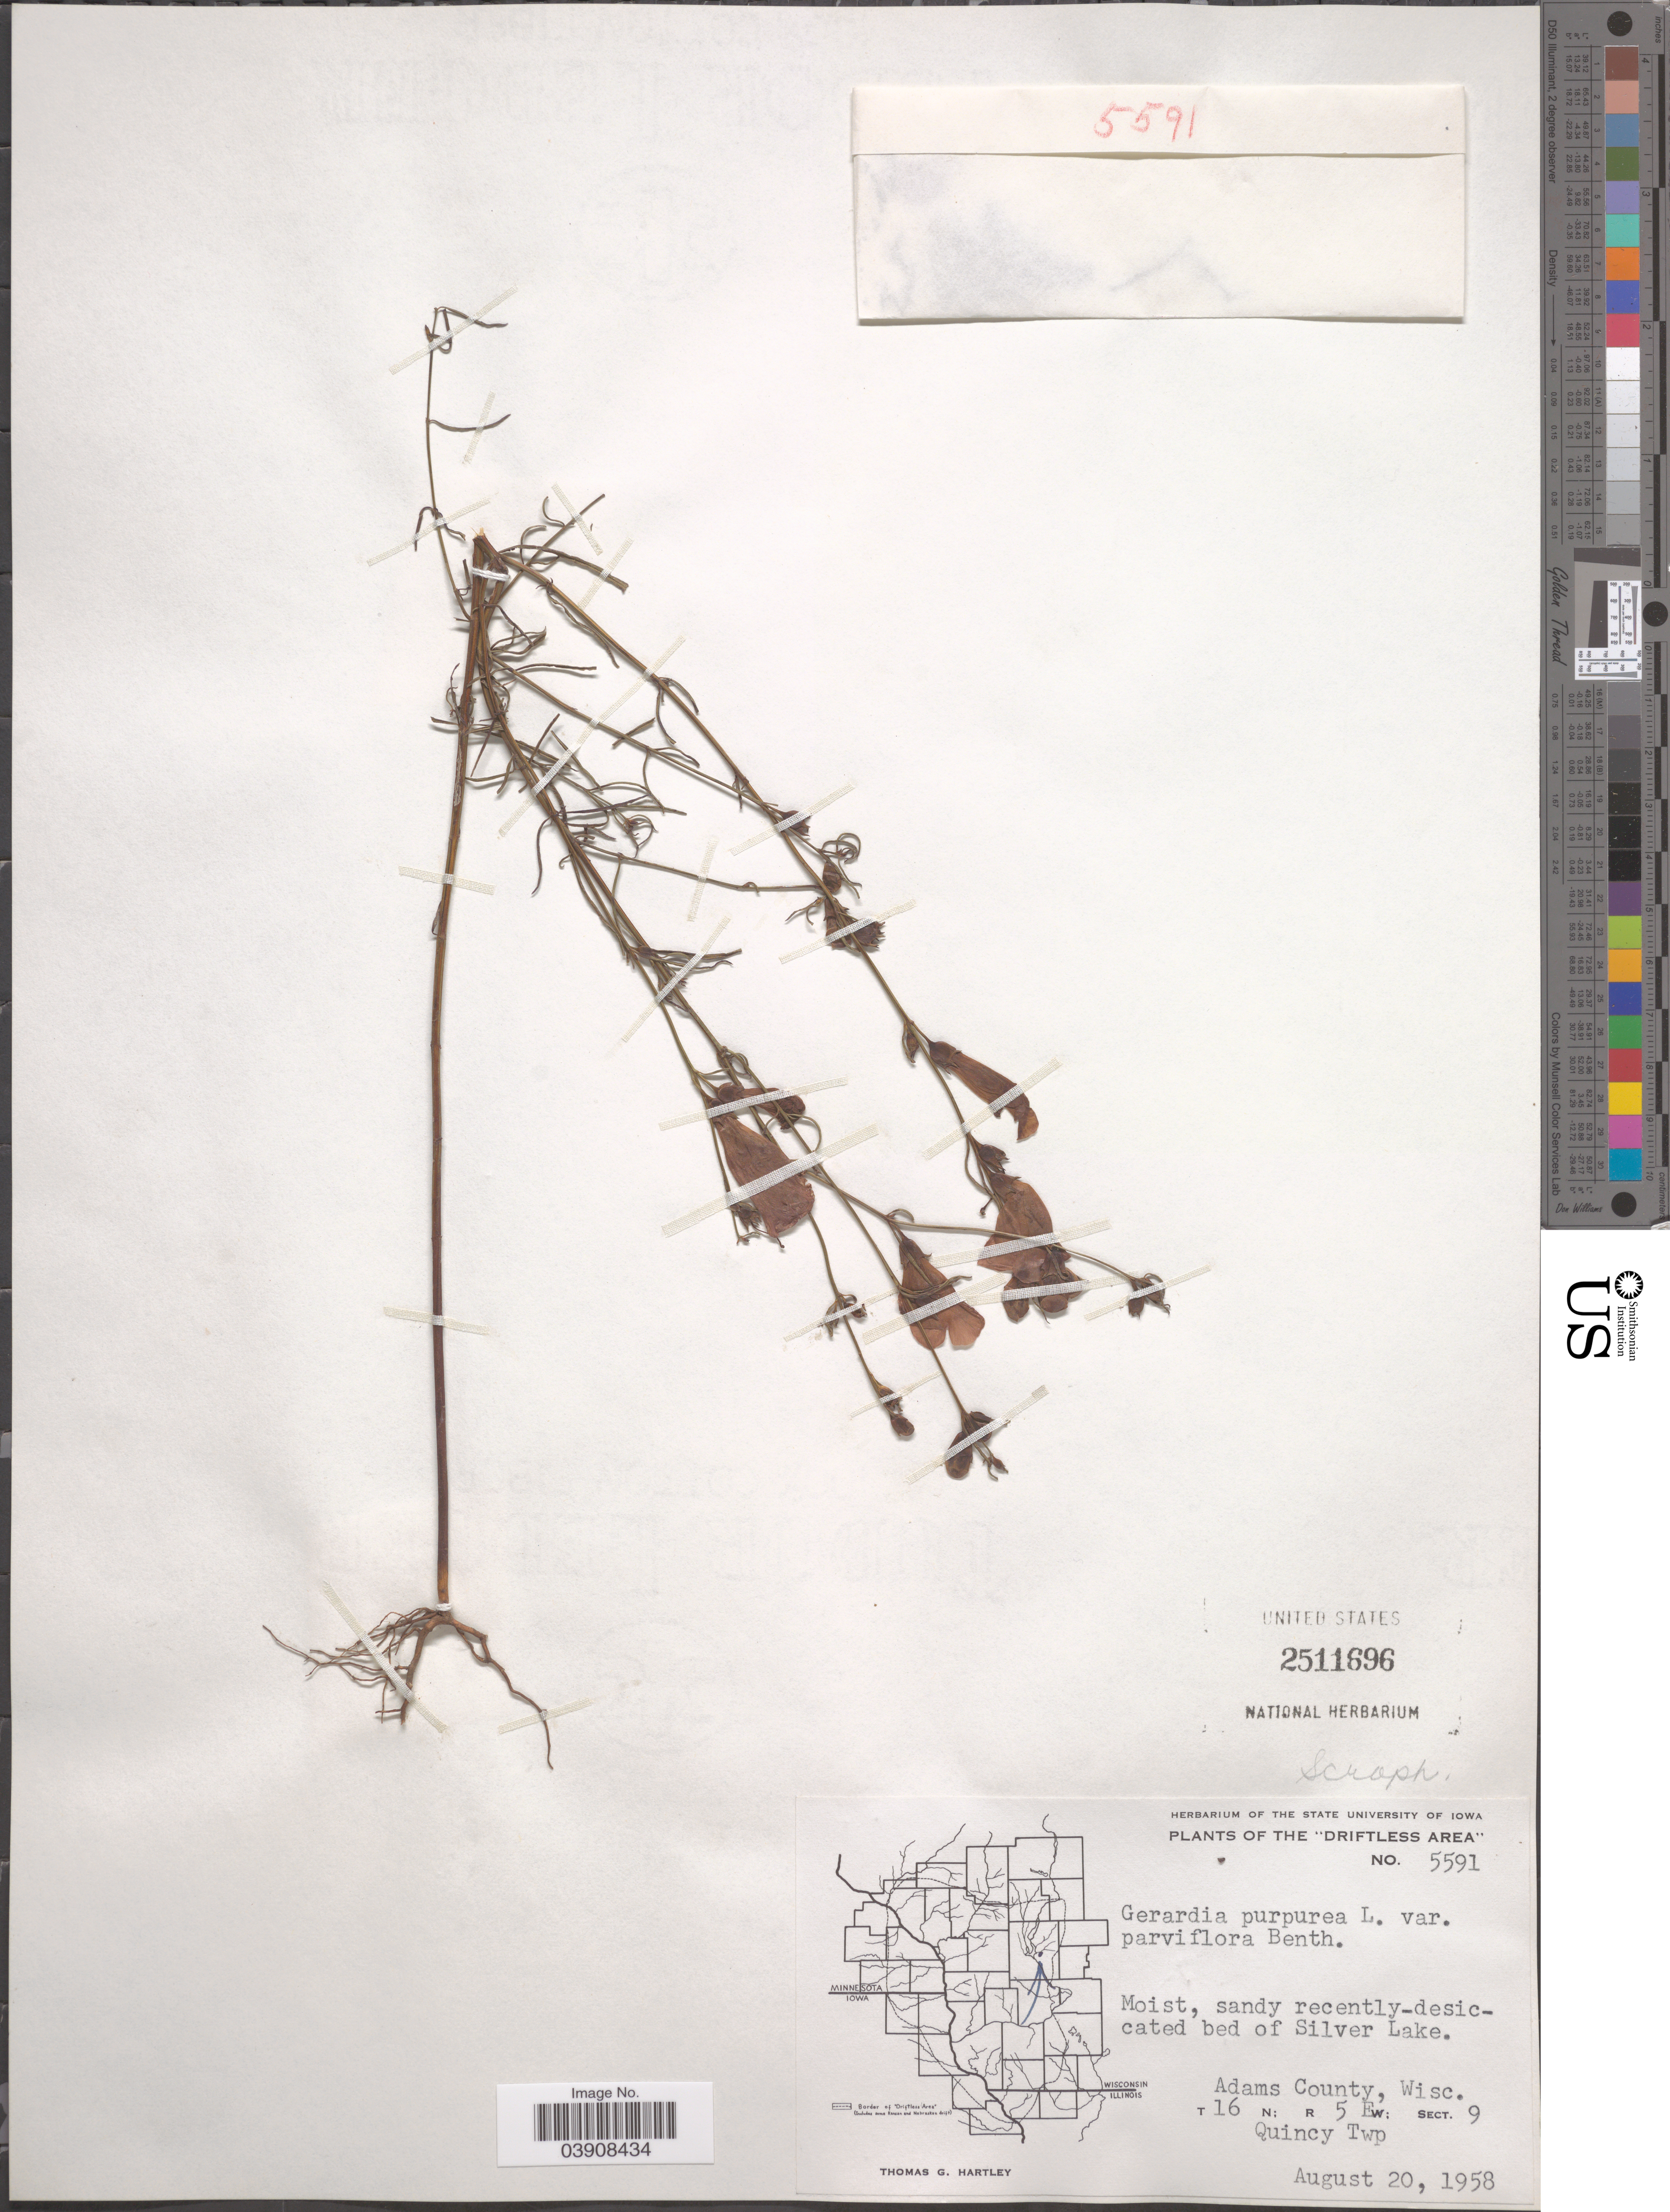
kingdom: Plantae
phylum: Tracheophyta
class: Magnoliopsida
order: Lamiales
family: Orobanchaceae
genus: Agalinis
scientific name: Agalinis purpurea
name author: (L.) Pennell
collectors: T. G. Hartley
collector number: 5591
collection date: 1958-08-20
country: United States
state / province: Wisconsin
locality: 'Driftless Area' Sandy recently-desiccated bed of Silver Lake. Adams County. T16N; R 5 E; Sect. 9. Quincy Twp.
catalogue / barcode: US 2511696